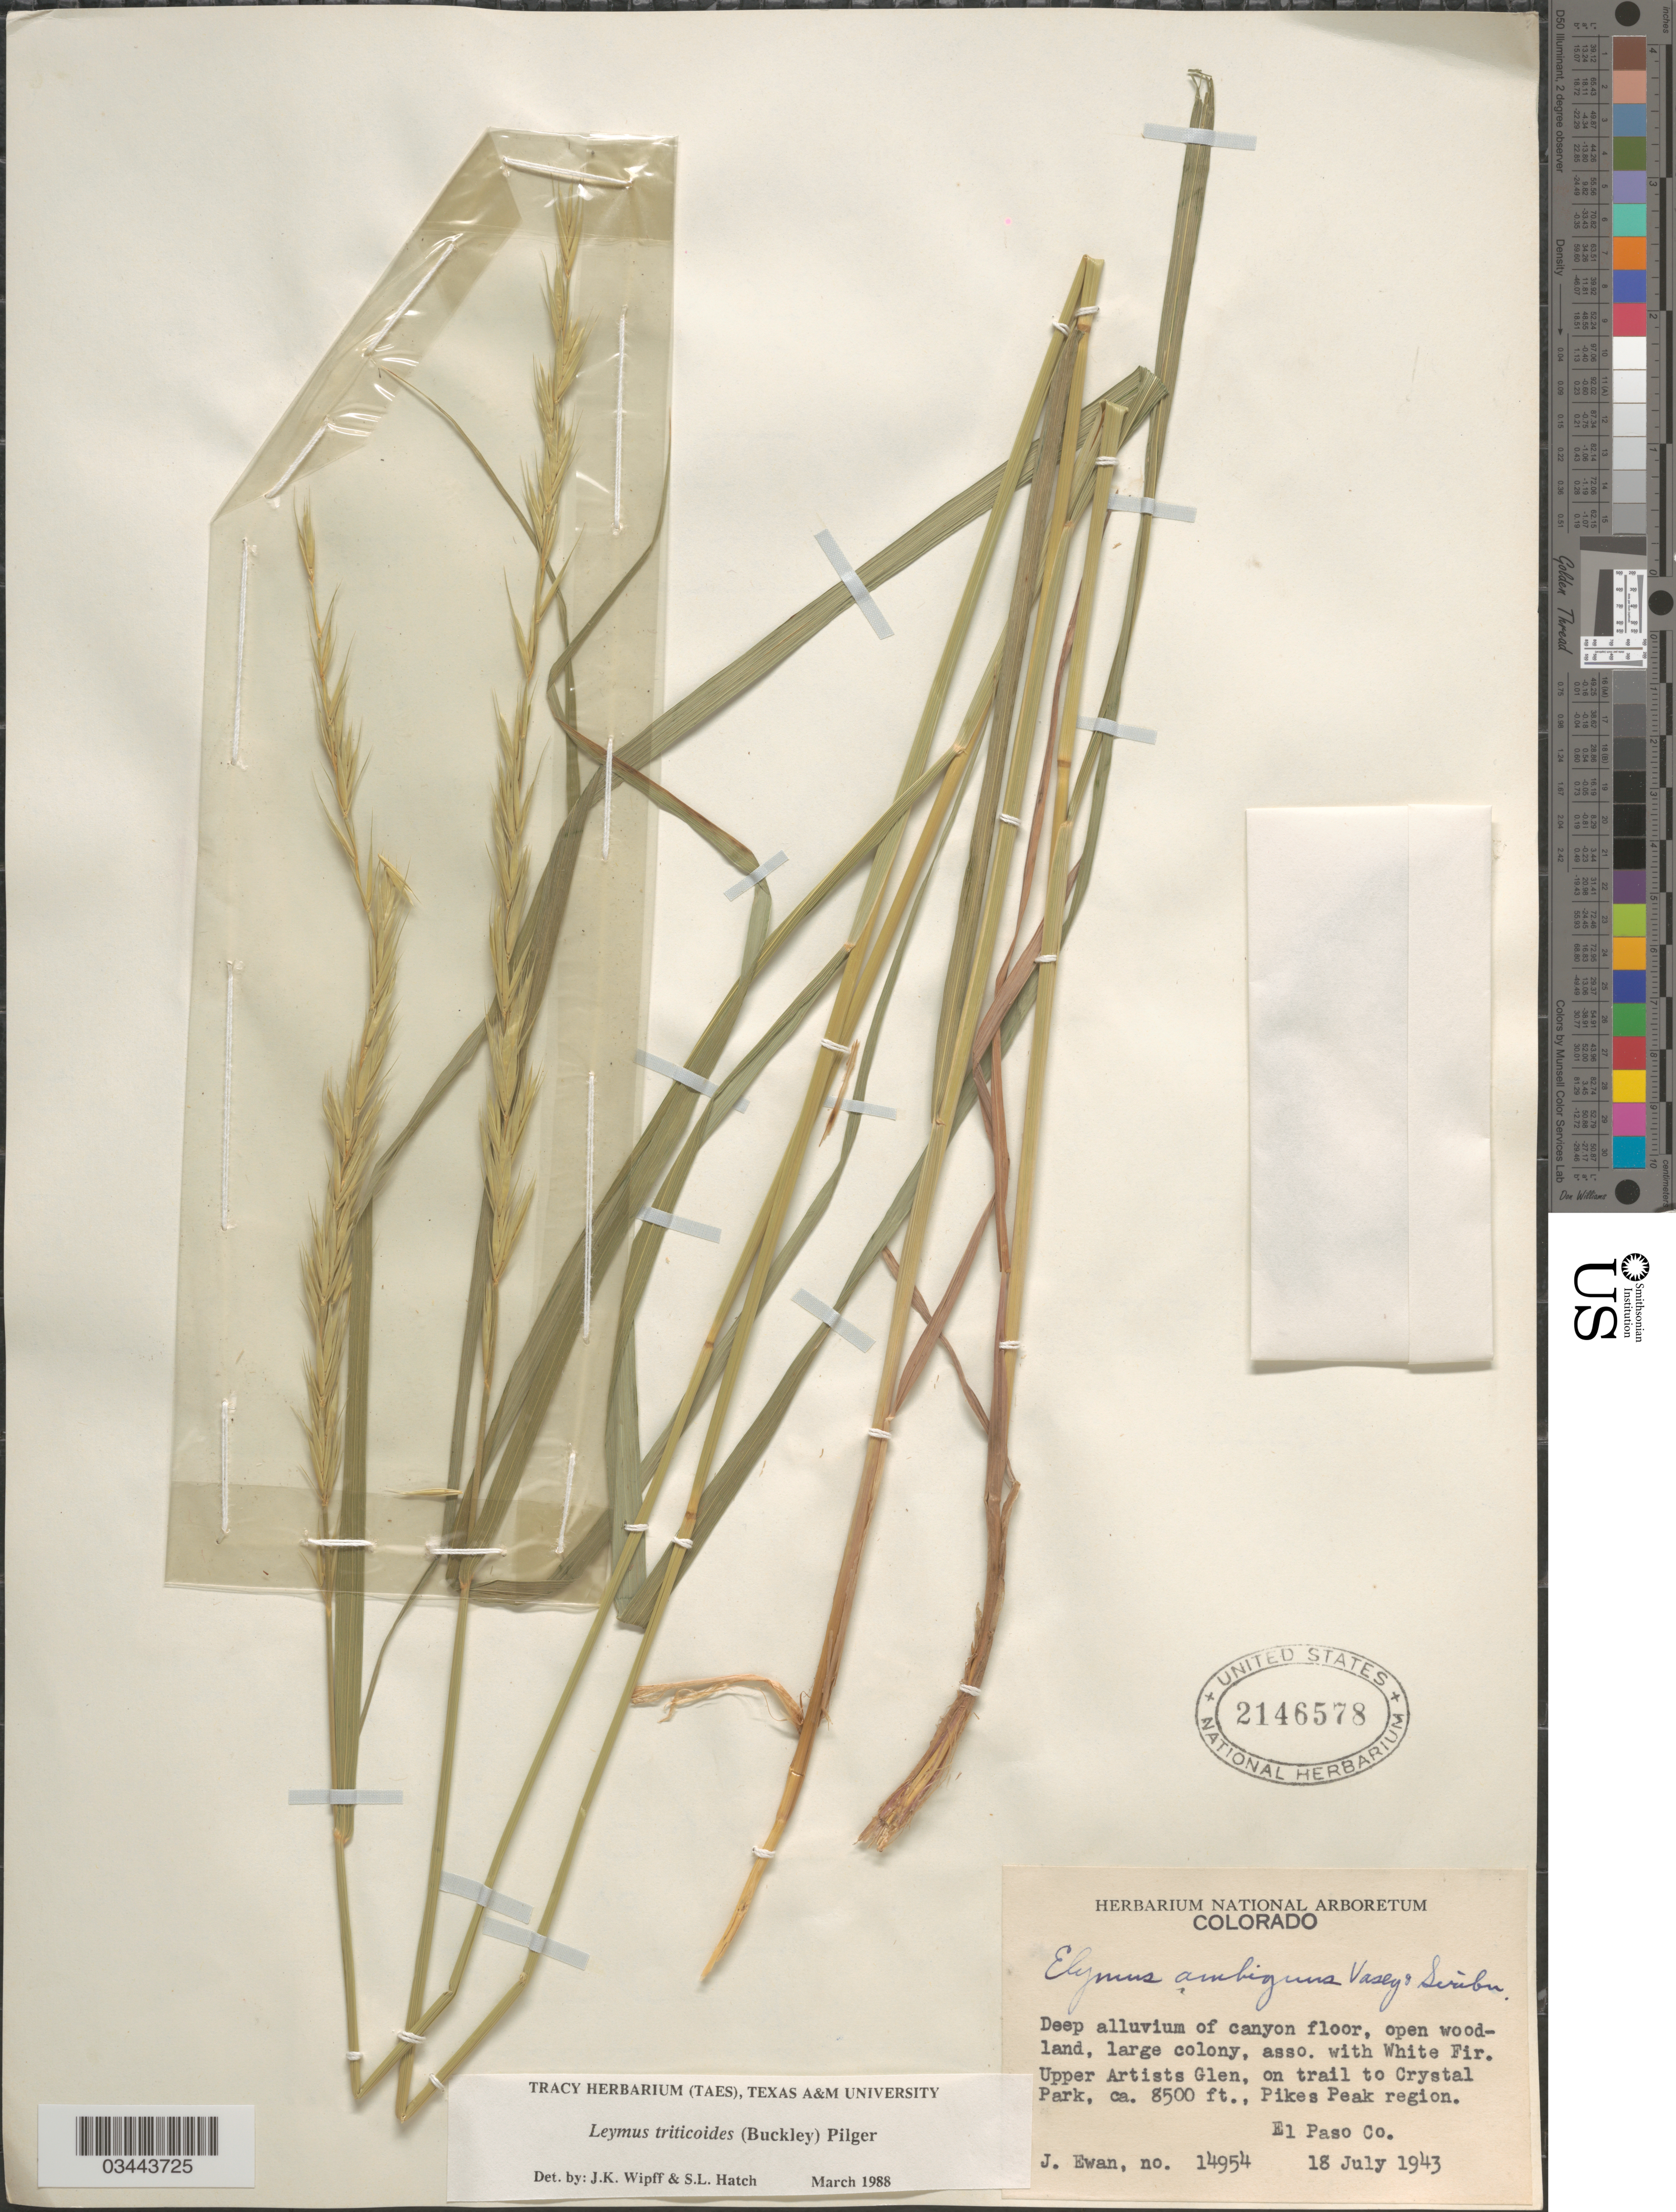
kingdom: Plantae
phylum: Tracheophyta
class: Liliopsida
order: Poales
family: Poaceae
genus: Leymus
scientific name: Leymus triticoides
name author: (Buckley) Pilg.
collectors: J. A. Ewan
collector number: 14954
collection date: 1943-07-18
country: United States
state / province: Colorado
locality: Upper Artists Glen. on trail to Crystal Park, Pikes Peak region. El Paso Co.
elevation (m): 2591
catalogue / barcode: US 2146578